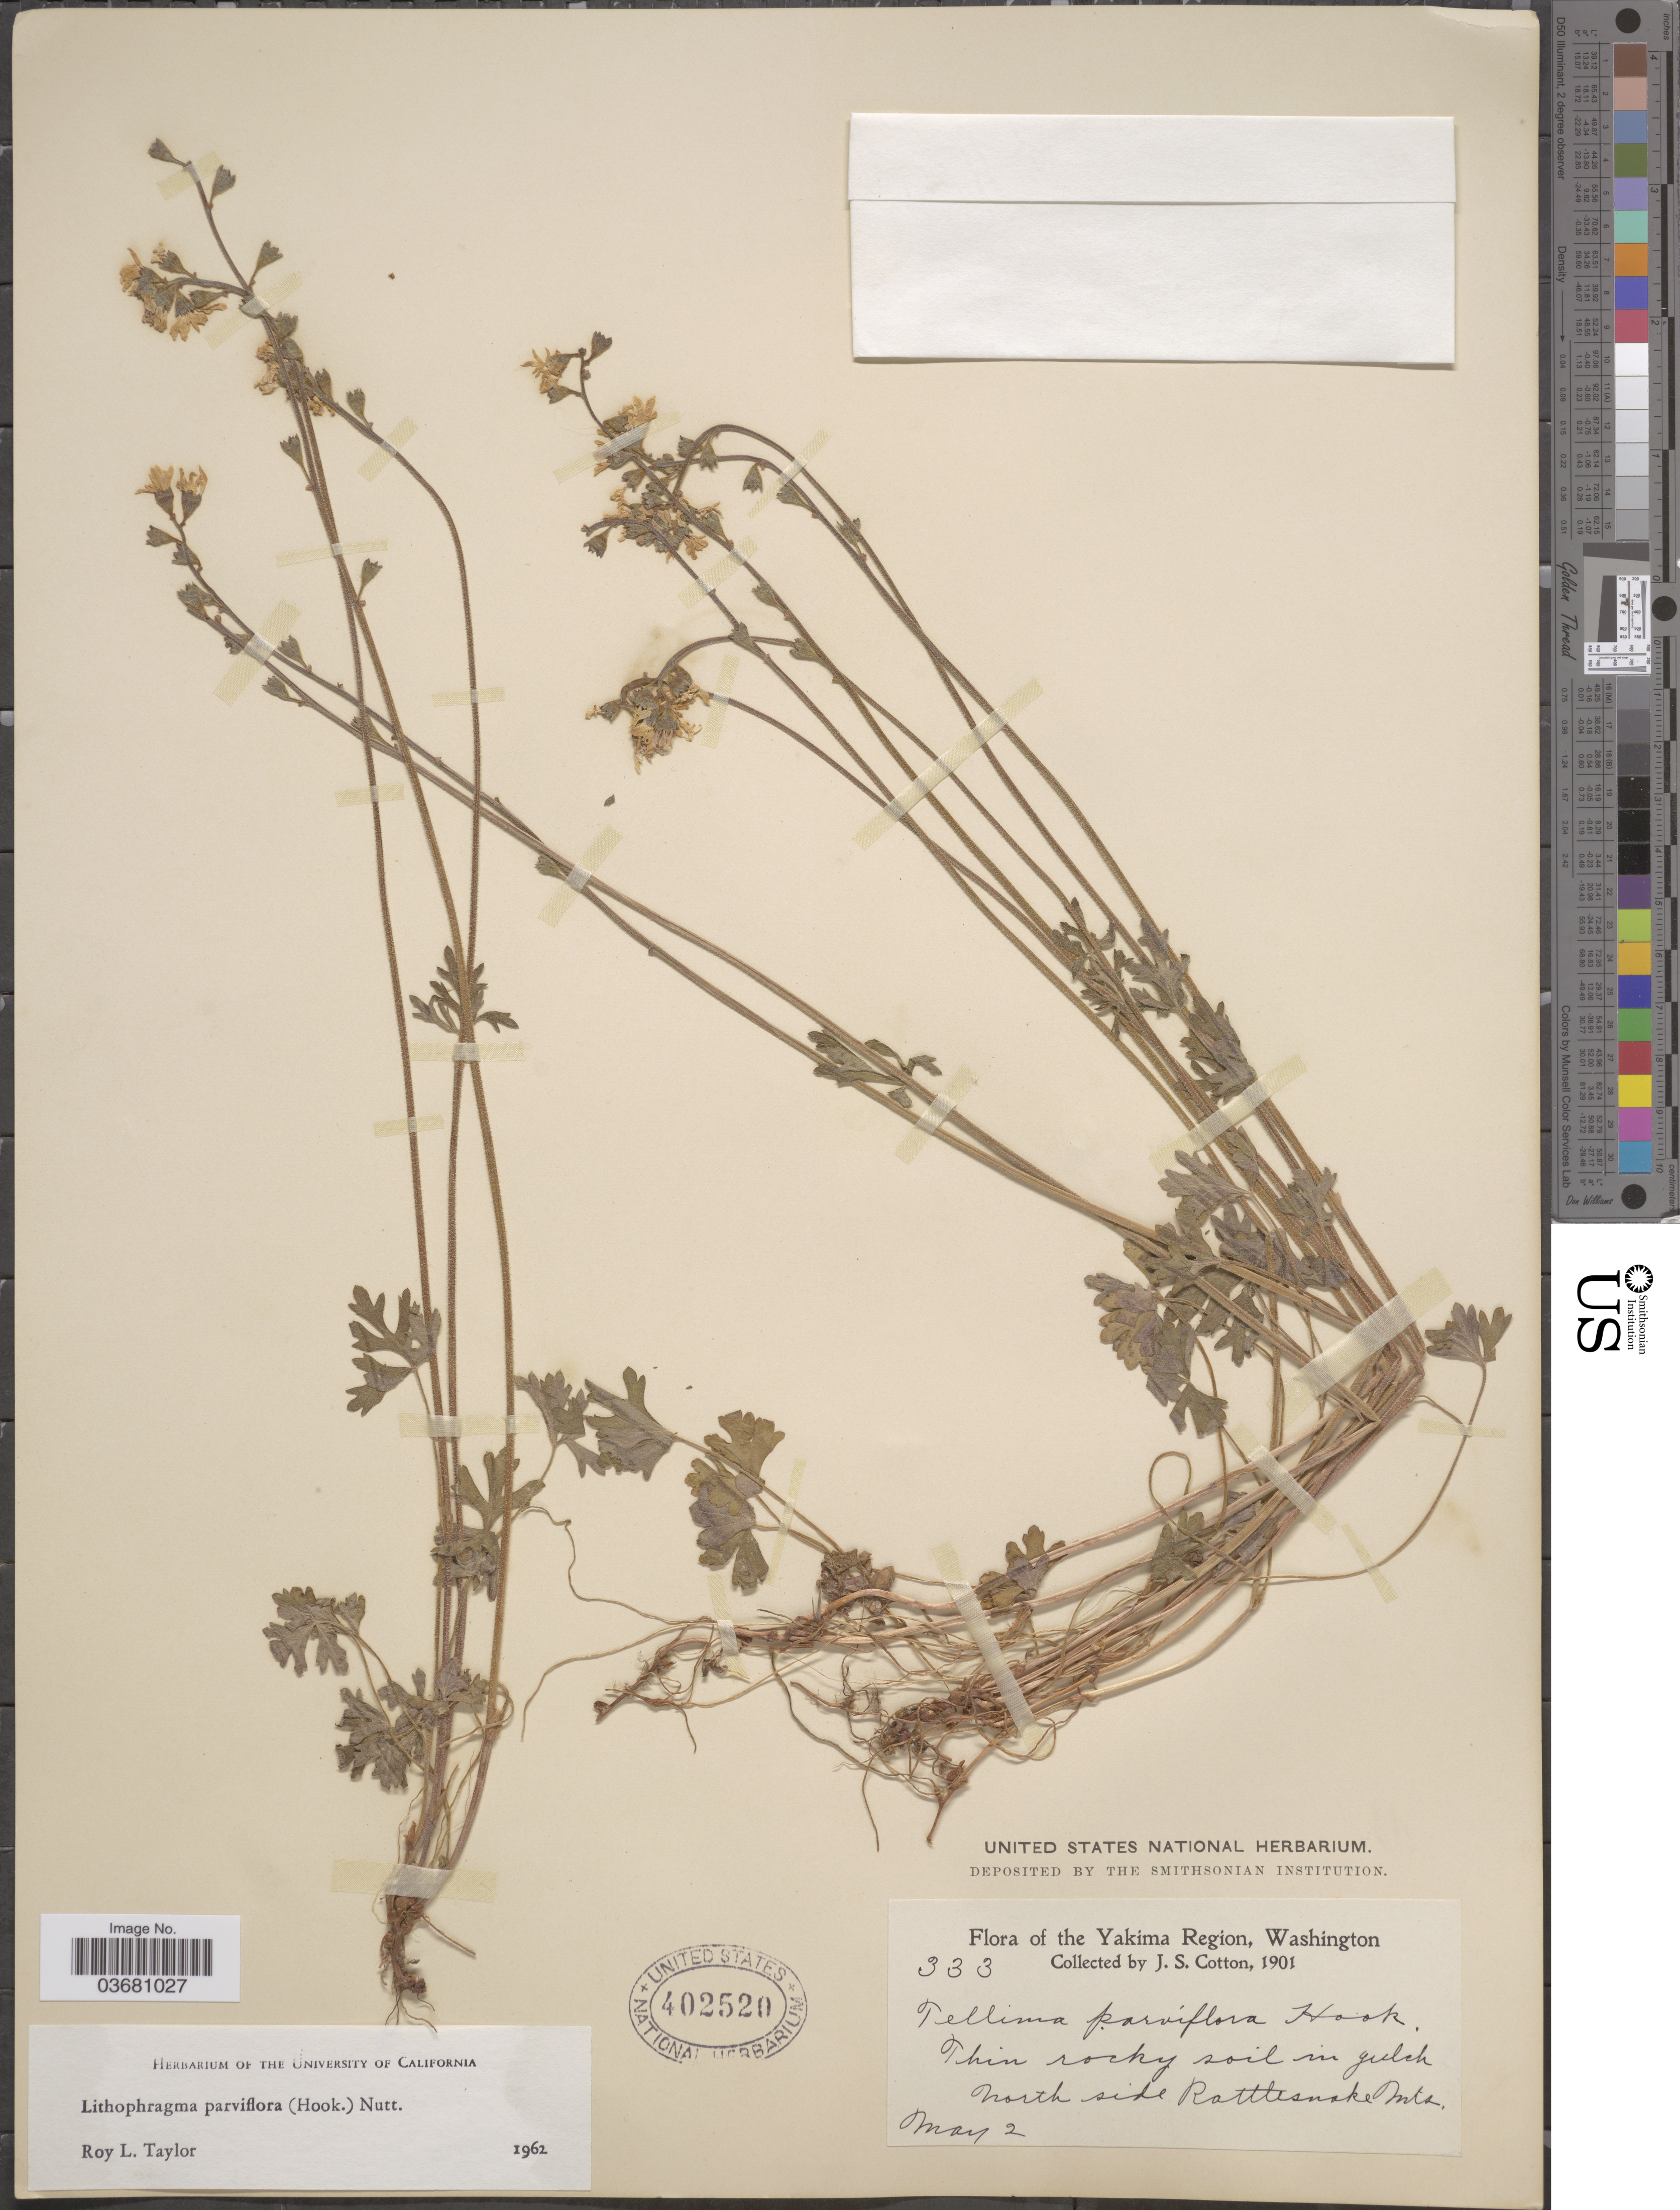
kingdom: Plantae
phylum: Tracheophyta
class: Magnoliopsida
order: Saxifragales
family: Saxifragaceae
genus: Lithophragma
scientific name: Lithophragma parviflorum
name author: (Hook.) Nutt.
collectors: J. S. Cotton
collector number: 333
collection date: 1901-05-02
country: United States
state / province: Washington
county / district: Yakima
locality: The Yakima Region. Thin rocky soil in gulch north side Rattlesnake Mts.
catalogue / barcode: US 402520